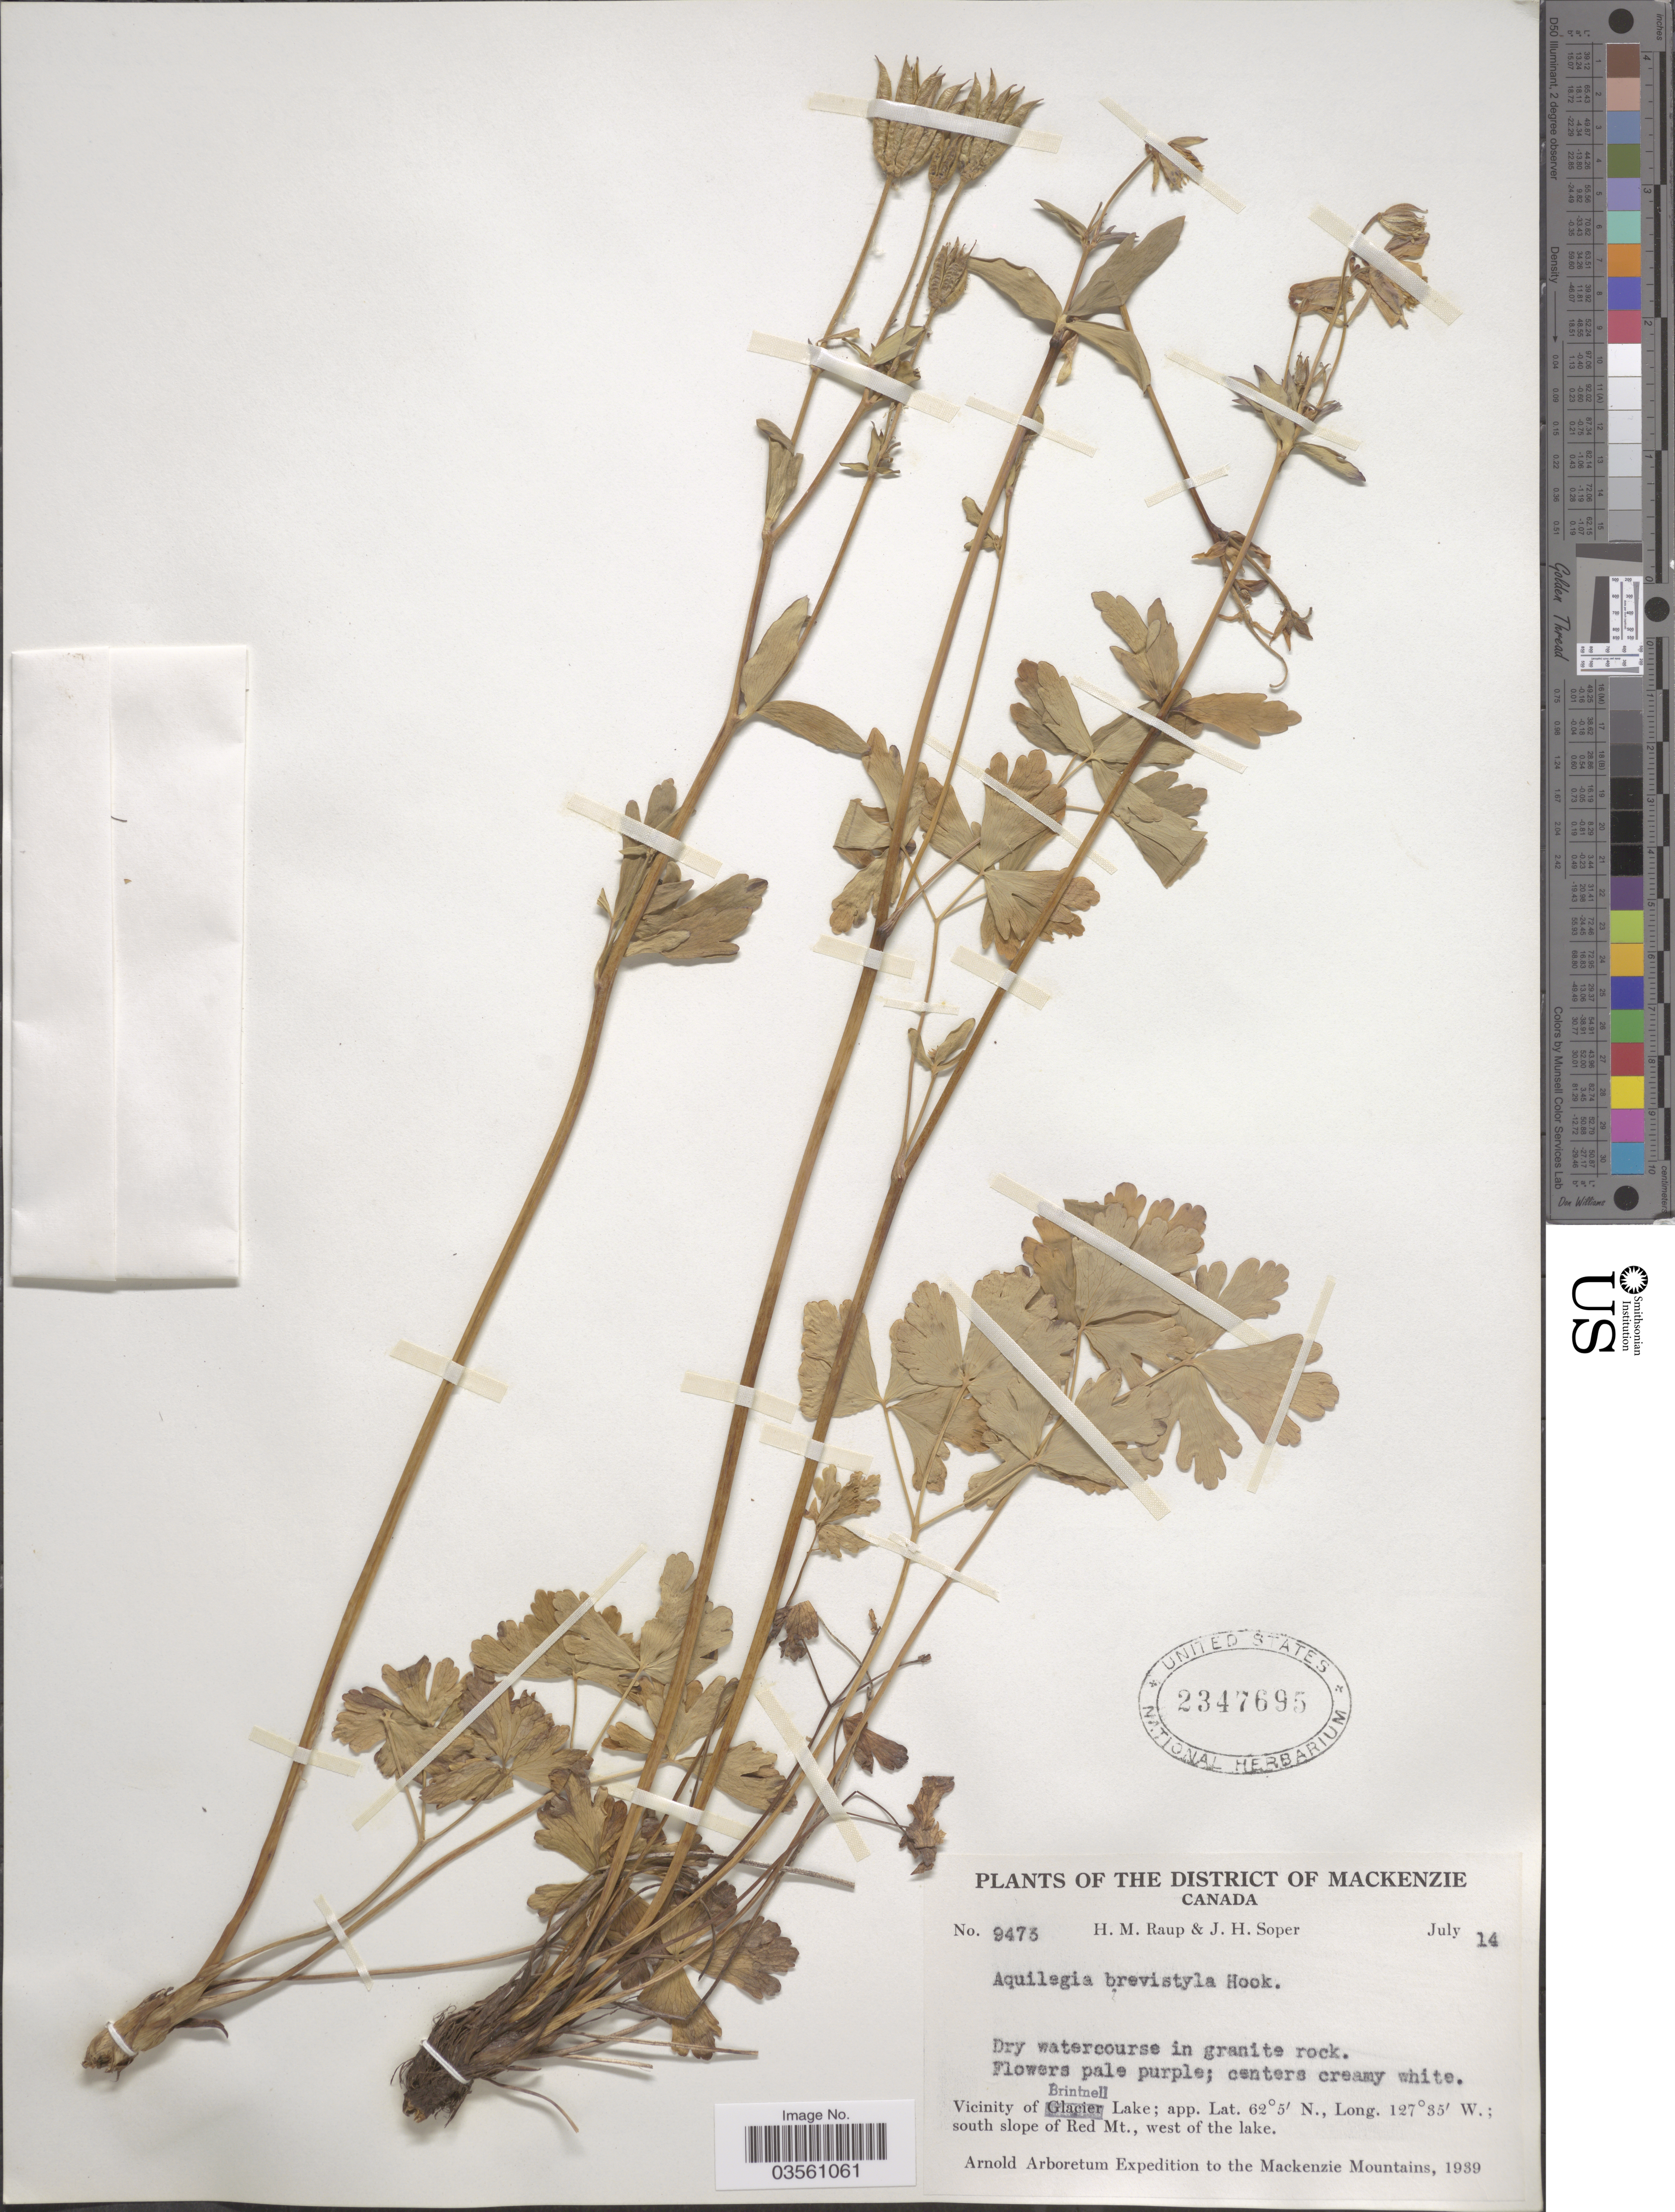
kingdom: Plantae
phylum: Tracheophyta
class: Magnoliopsida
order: Ranunculales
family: Ranunculaceae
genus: Aquilegia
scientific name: Aquilegia brevistyla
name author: Hook.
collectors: H. Raup & J. H. Soper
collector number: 9473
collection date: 1939-07-14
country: Canada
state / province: British Columbia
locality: The District of Mackenzie. Vicinity of Brintnell Lake; south slope of Red Mt., west of the lake. The Mackenzie Mountains.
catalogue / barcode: US 2347695